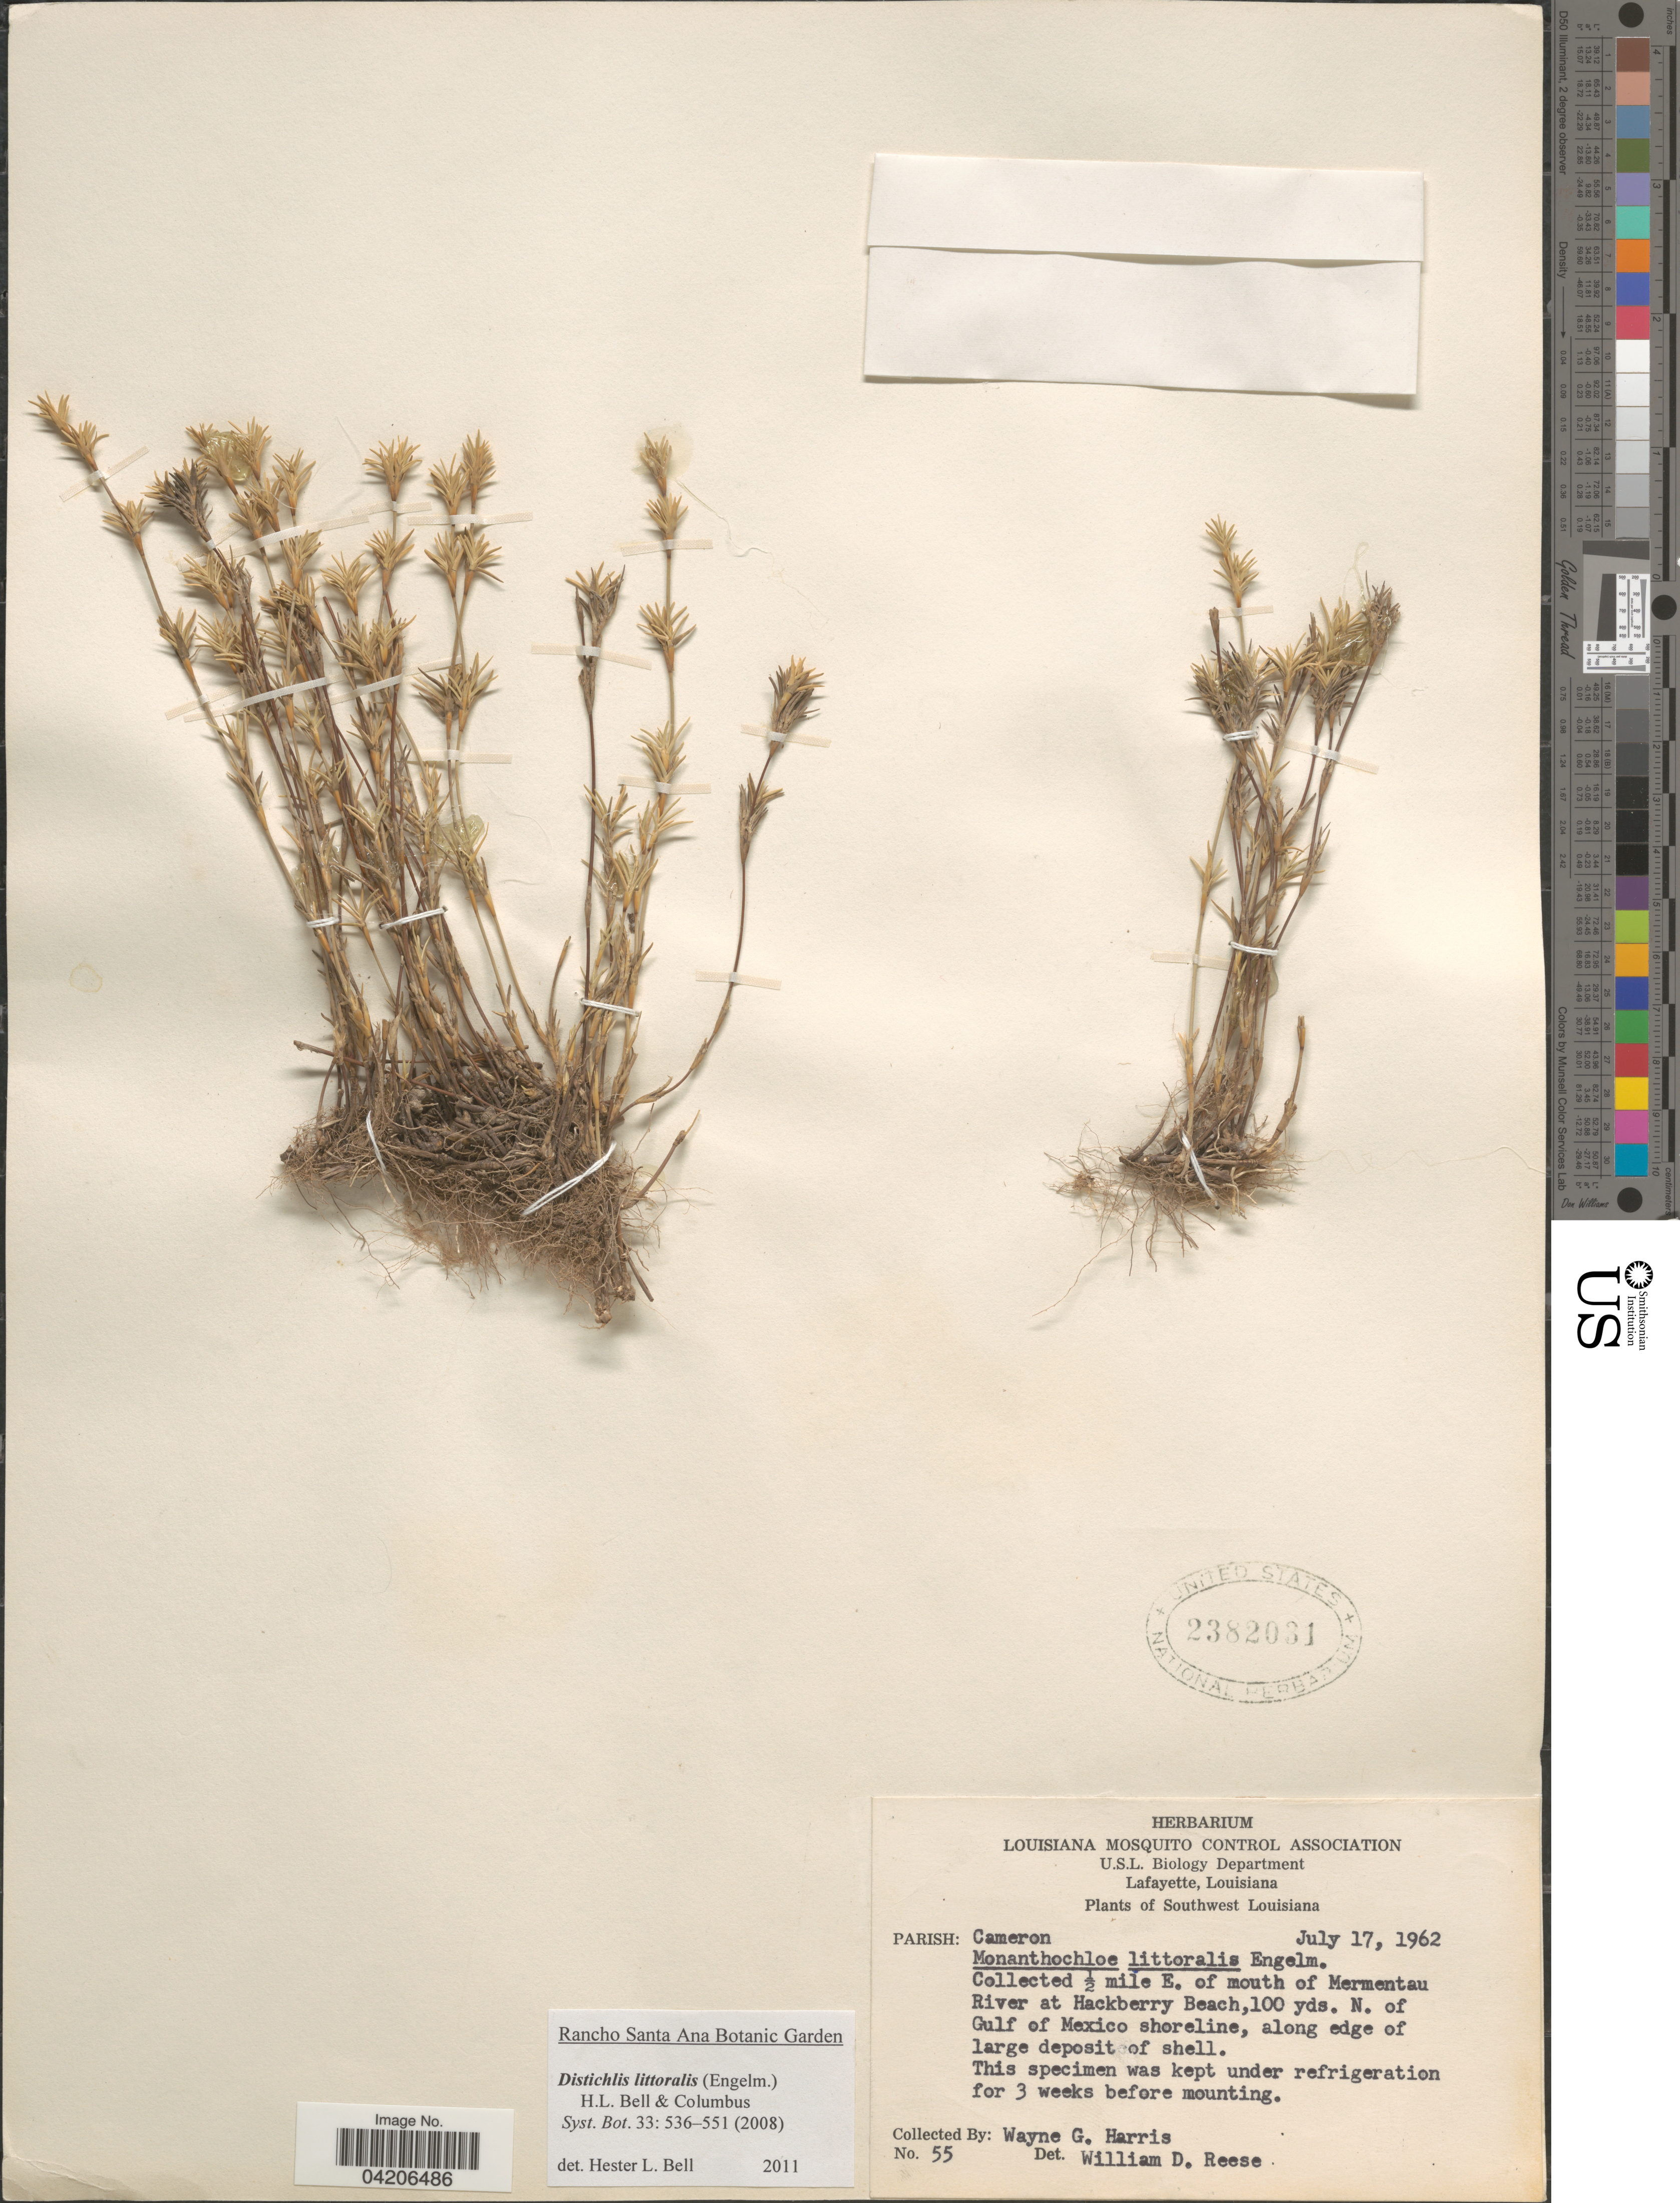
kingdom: Plantae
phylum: Tracheophyta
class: Liliopsida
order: Poales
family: Poaceae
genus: Distichlis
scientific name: Distichlis littoralis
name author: (Engelm.) H.L. Bell & Columbus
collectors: W. Harris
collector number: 55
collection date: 1962-07-17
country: United States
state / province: Louisiana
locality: Southwest Louisiana. Parish: Cameron. ½ mile E. of mouth of Mermentau River at Hackberry Beach, 100 yds. N. of Gulf of Mexico shoreline.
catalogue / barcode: US 2382031